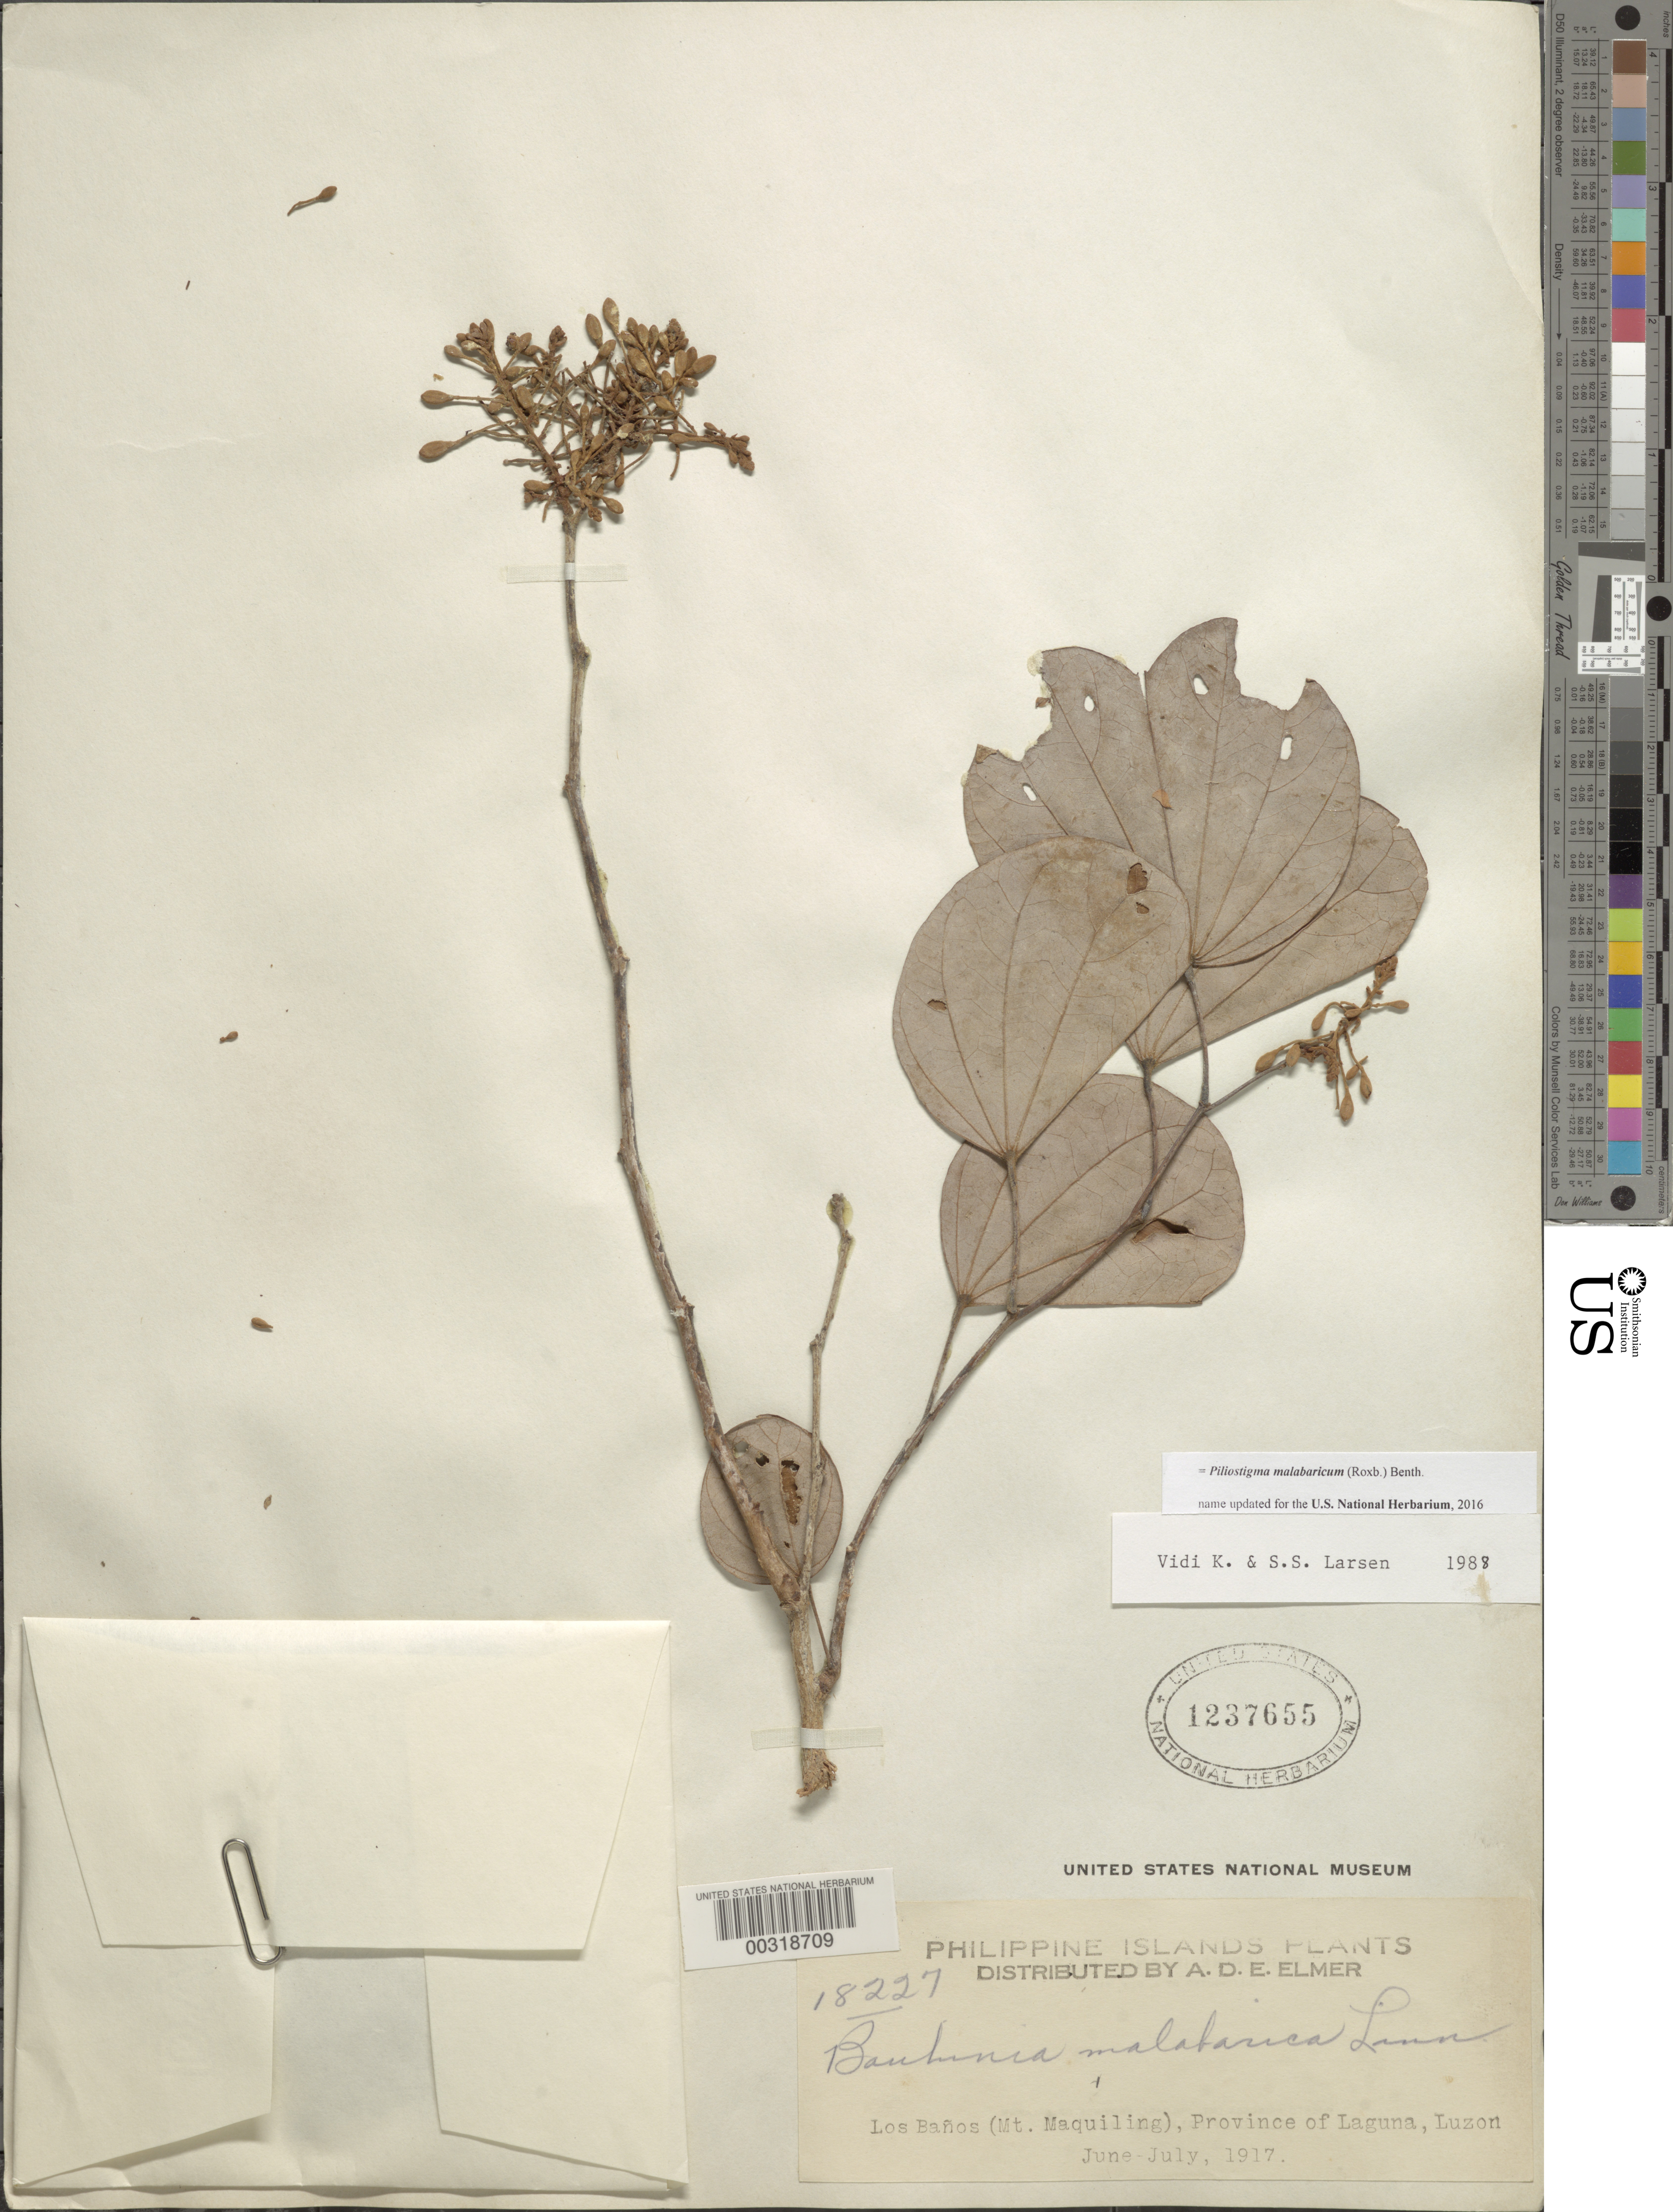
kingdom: Plantae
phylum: Tracheophyta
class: Magnoliopsida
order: Fabales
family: Fabaceae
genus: Piliostigma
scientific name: Piliostigma malabaricum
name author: (Roxb.) Benth.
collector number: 18227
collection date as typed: Jun 1917 to -- Jul 1917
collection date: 1917-06/1917-07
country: Philippines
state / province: Calabarzon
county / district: Laguna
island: Luzon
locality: Los Banos, Mt. Maquiling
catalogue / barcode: US 1237655